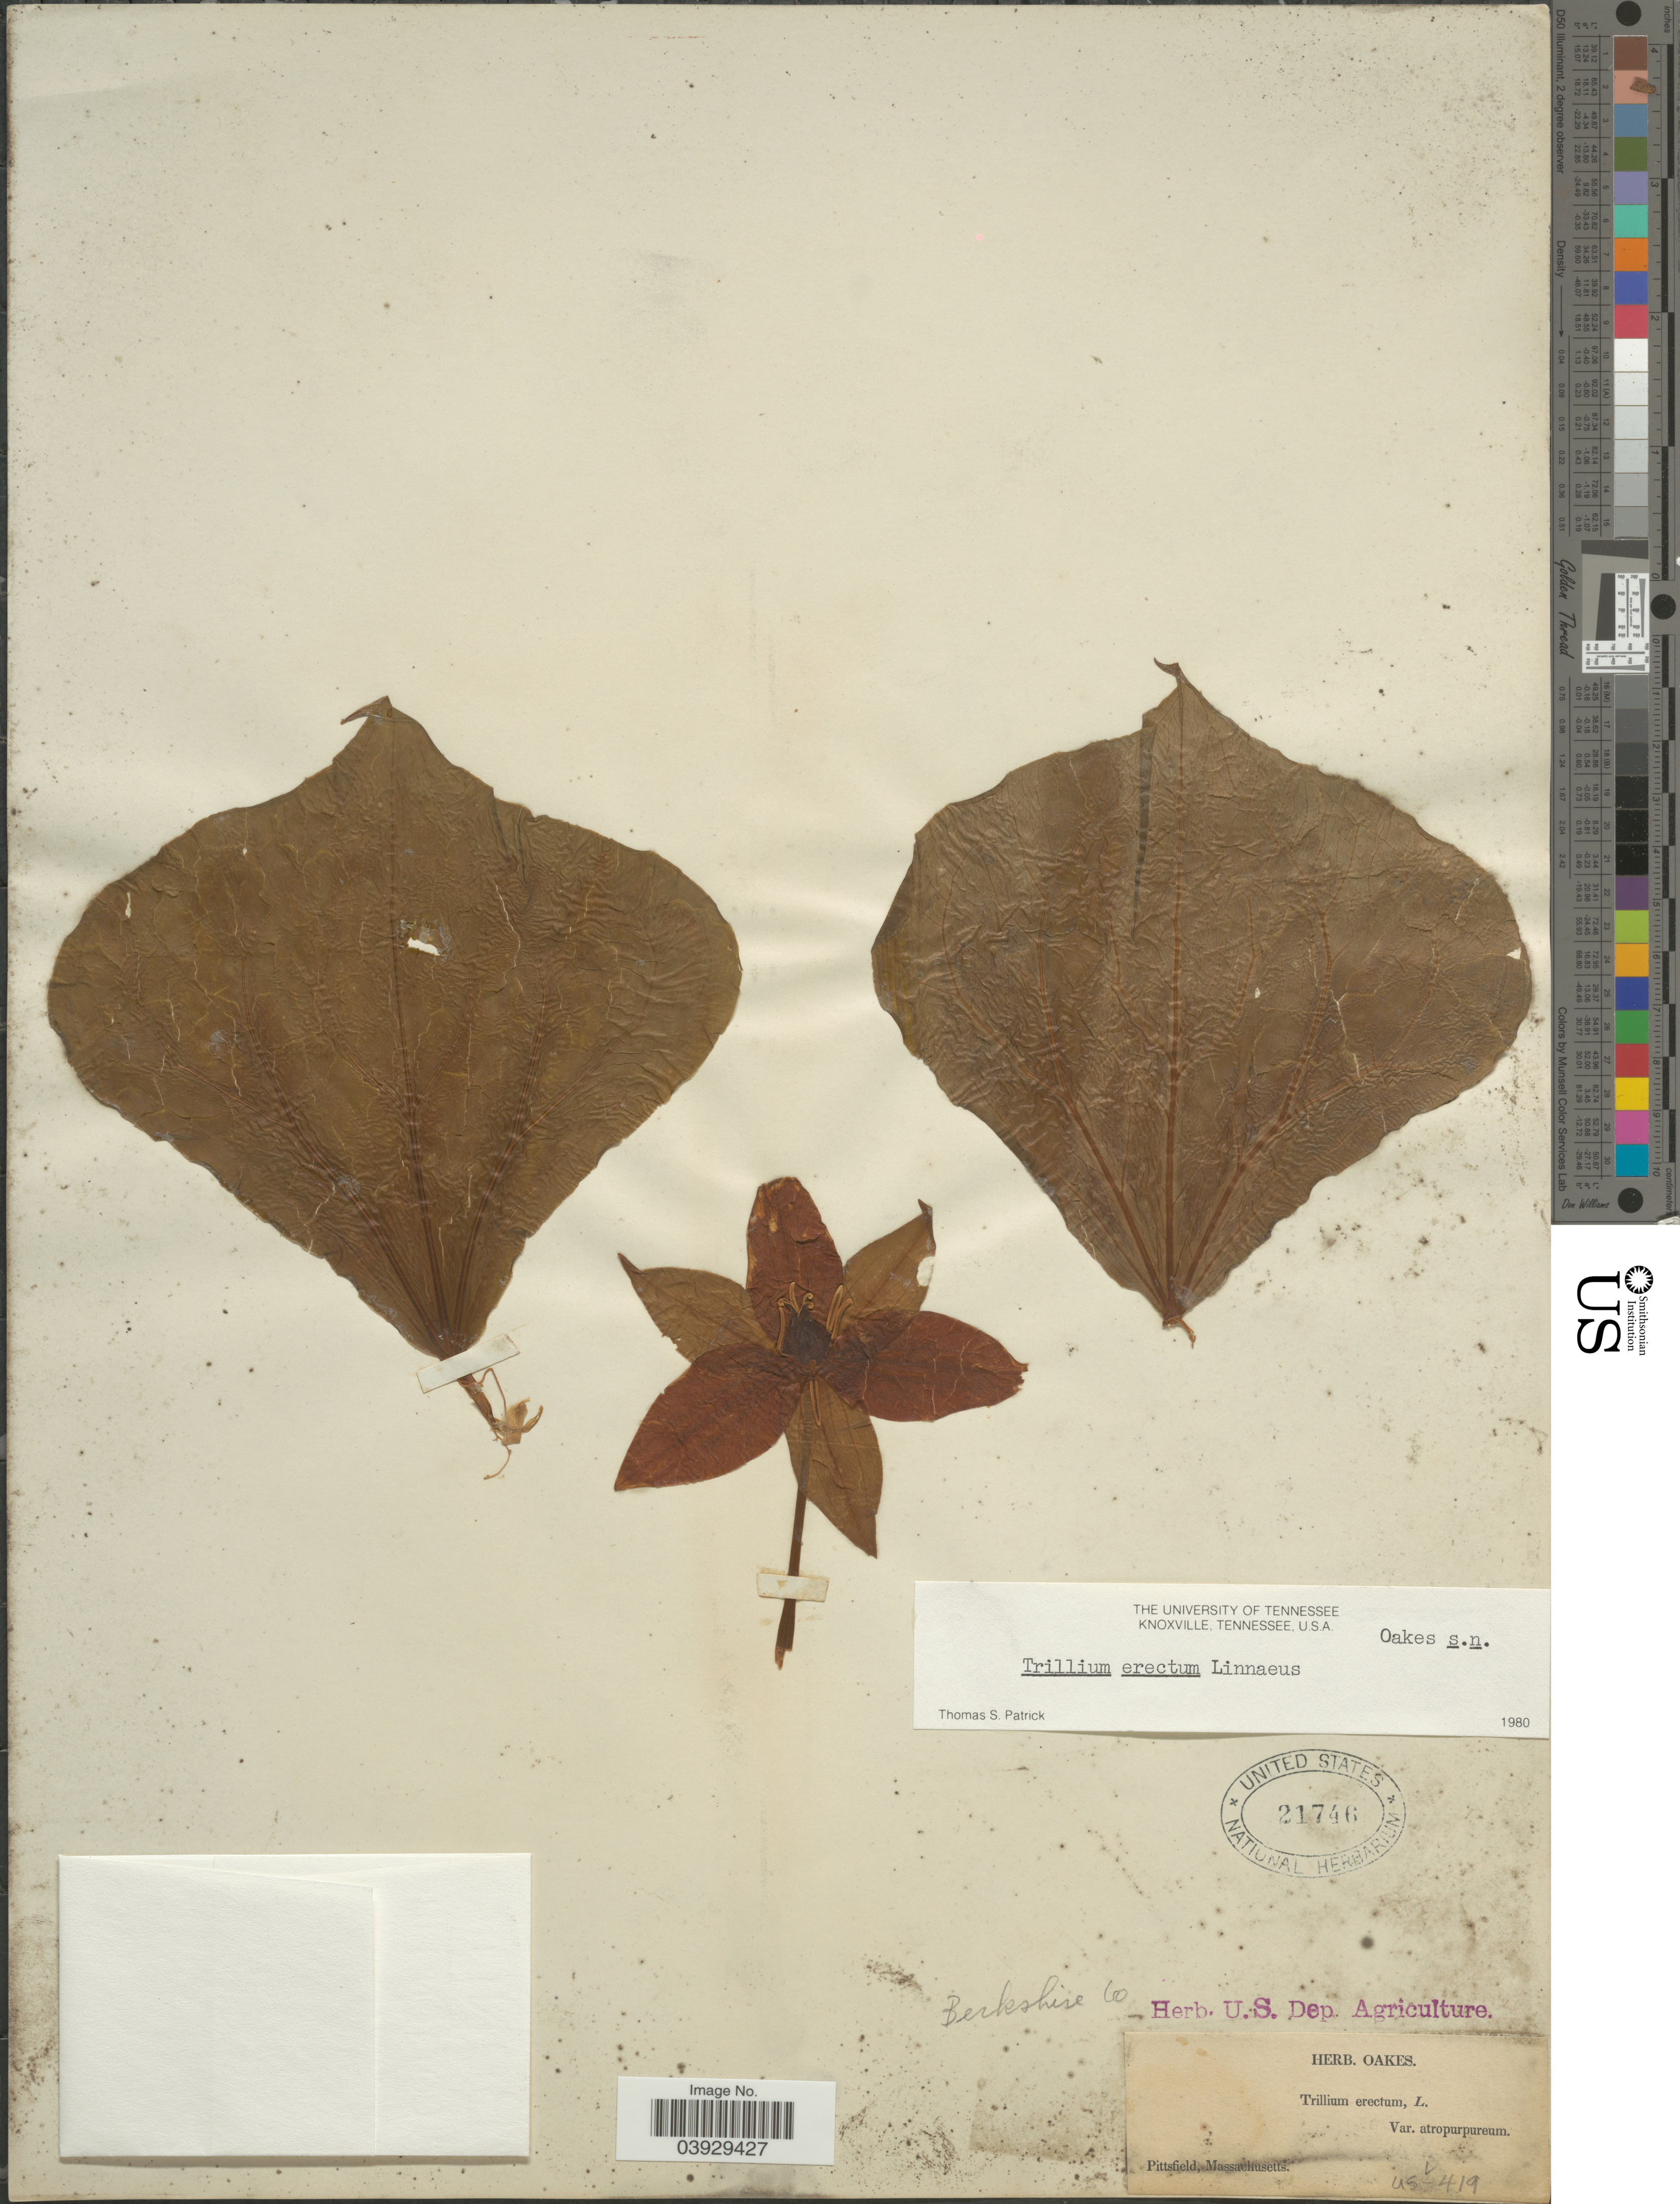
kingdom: Plantae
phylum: Tracheophyta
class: Liliopsida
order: Liliales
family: Melanthiaceae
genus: Trillium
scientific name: Trillium erectum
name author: L.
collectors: ex herb. Oakes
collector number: US-419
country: United States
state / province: Massachusetts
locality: Berkshire Co. Pittsfield.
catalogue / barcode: US 21746